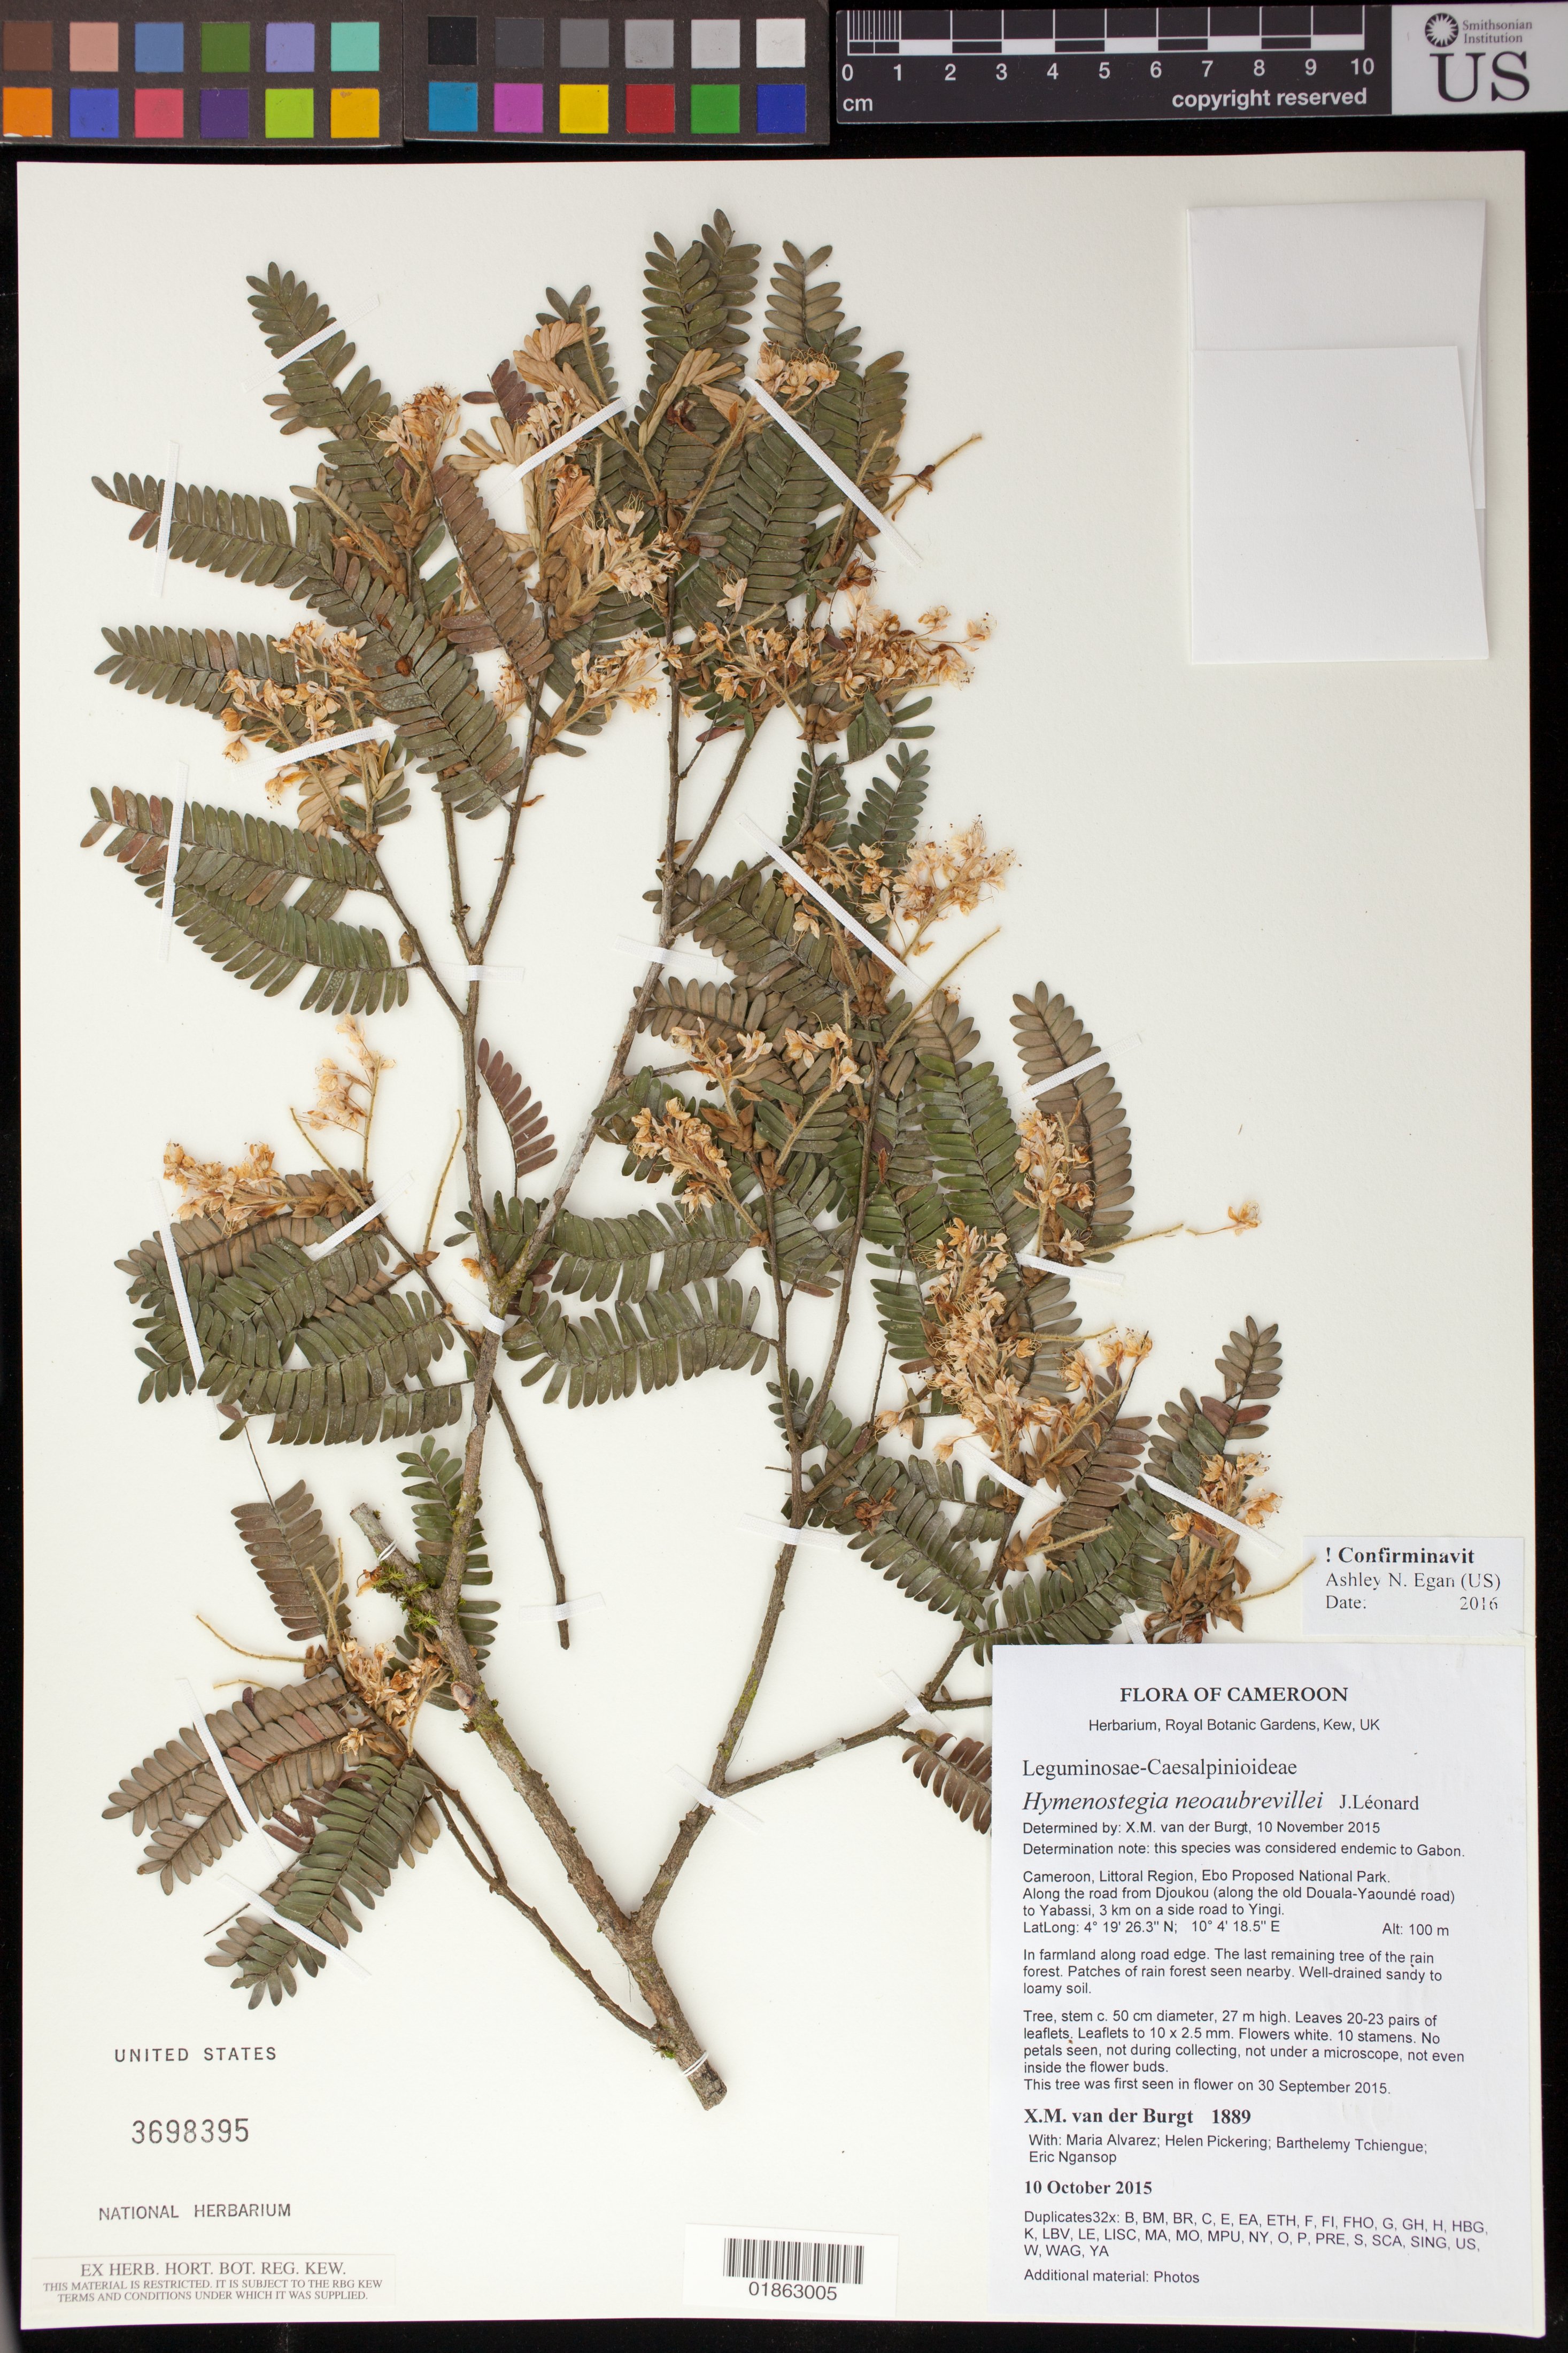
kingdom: Plantae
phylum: Tracheophyta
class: Magnoliopsida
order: Fabales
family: Fabaceae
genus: Hymenostegia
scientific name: Hymenostegia neoaubrevillei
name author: J. Léonard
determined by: van der Burgt, Xander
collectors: X. M. van der Burgt, M. Alvarez, H. Pickering, B. Tchiengue & E. Ngansop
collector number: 1889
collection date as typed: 10 October 2015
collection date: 2015-10-10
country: Cameroon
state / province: Littoral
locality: Ebo Proposed National Park. Along the road from Djoukou (along the old Douala-Yaounde road) to Yabassi, 3 km on a side road to Yingi.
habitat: In farmland along road edge. The last remaining tree of the rain forest. Patches of rain forest seen nearby. Well-drained sandy to loamy soil.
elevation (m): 100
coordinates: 4 19 26.3 N, 10 4 18.5 E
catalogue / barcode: US 3698395